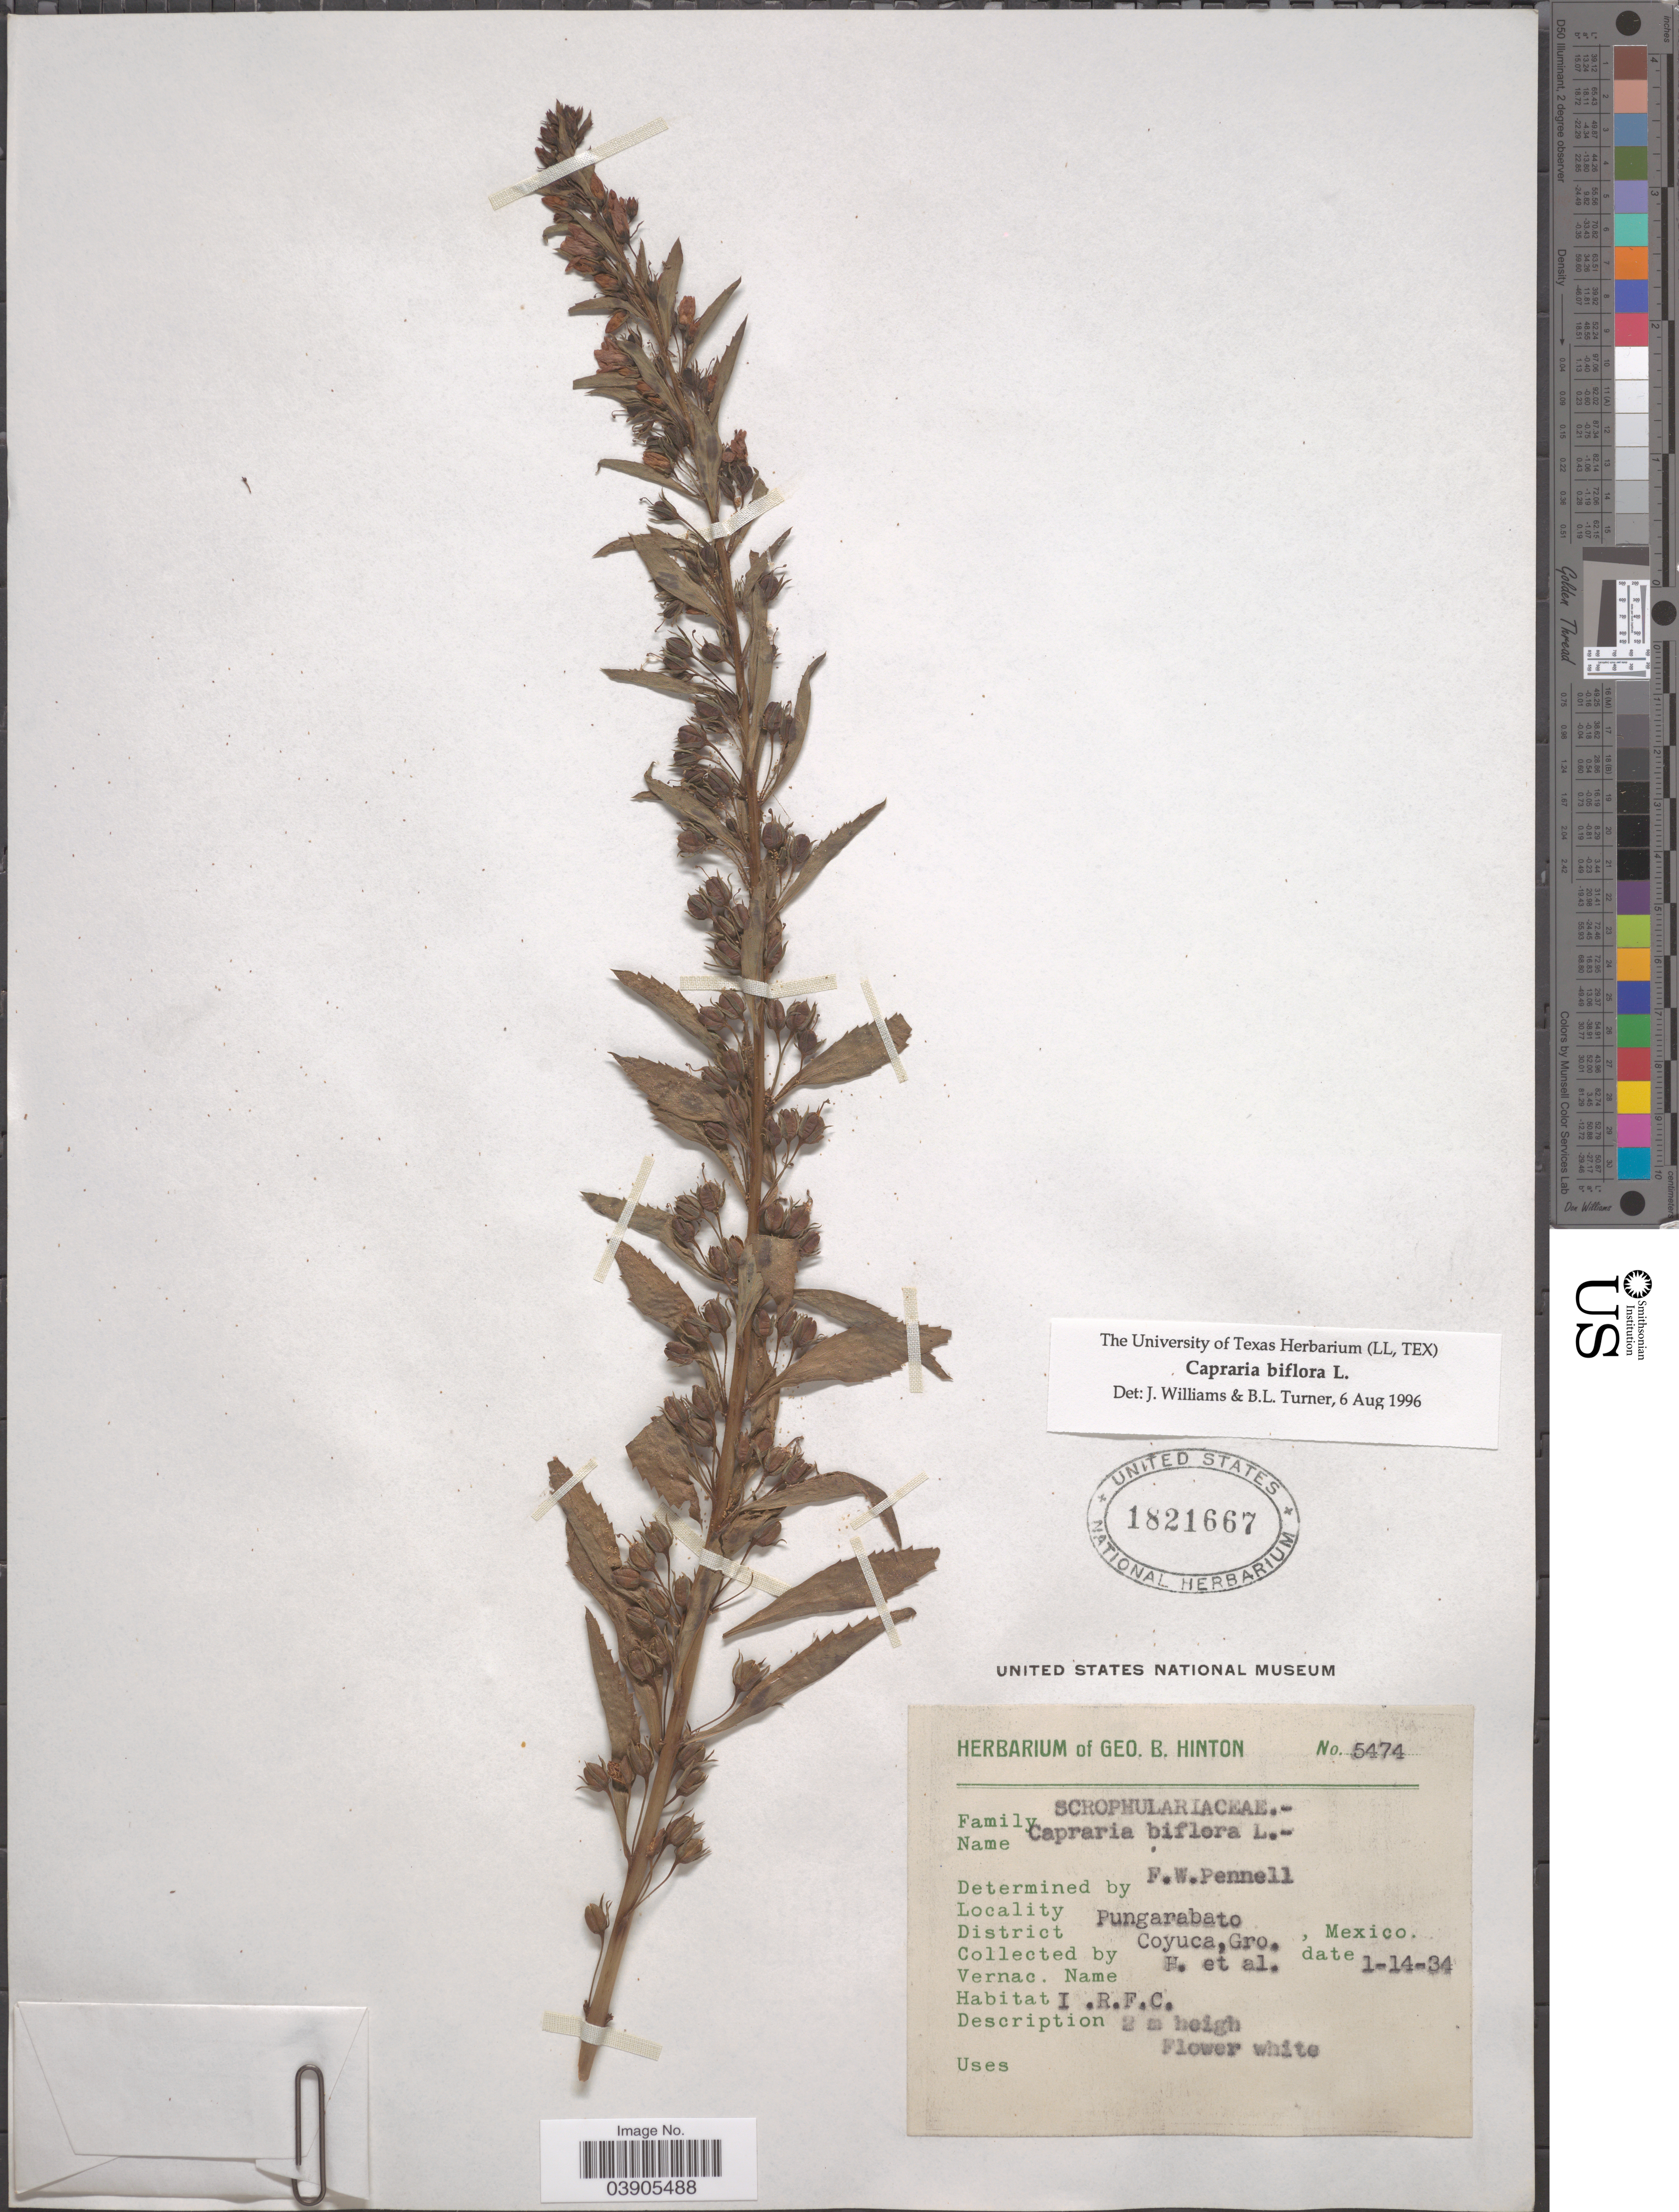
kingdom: Plantae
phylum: Tracheophyta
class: Magnoliopsida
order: Lamiales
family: Scrophulariaceae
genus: Capraria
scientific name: Capraria biflora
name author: L.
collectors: G. B. Hinton & et al.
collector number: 5474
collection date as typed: Transcribed d/m/y: 14/1/34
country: Mexico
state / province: Guerrero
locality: Pungarabato. District Coyuca.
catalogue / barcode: US 1821667